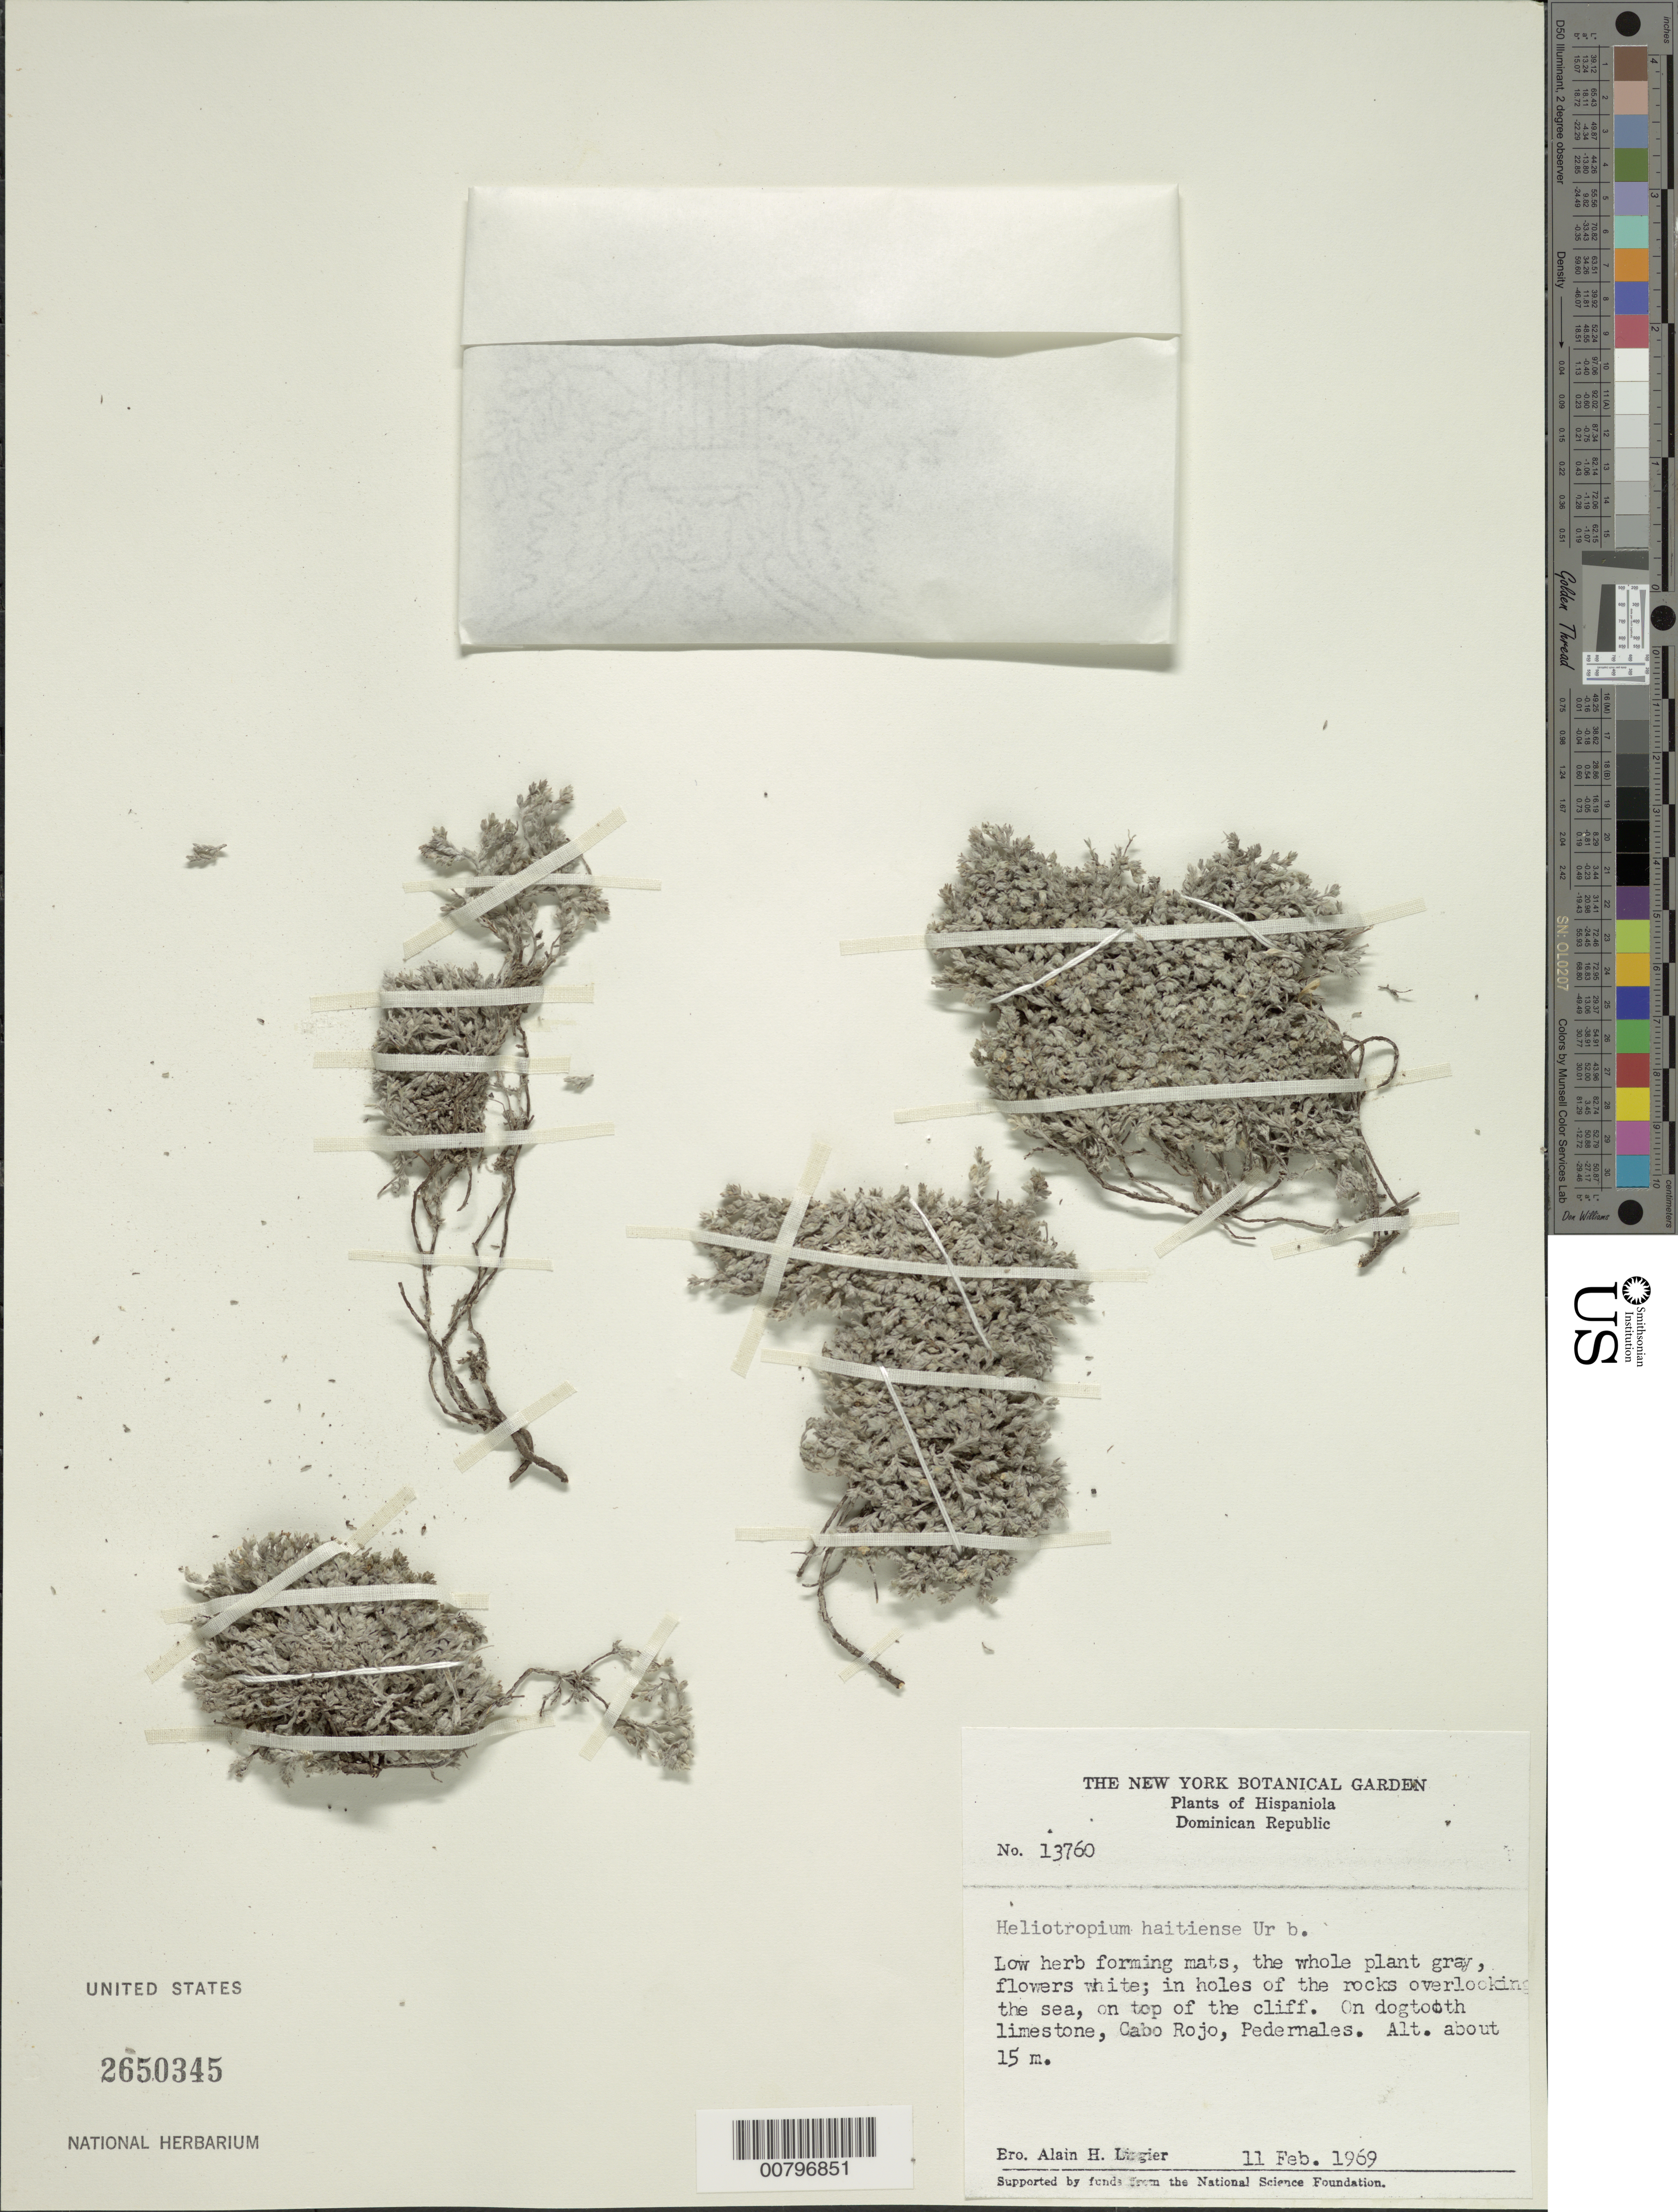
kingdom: Plantae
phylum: Tracheophyta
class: Magnoliopsida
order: Boraginales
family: Heliotropiaceae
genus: Heliotropium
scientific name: Heliotropium haitiense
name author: Urb.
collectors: A. H. Liogier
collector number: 13760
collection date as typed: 11 Feb 1969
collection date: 1969-02-11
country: Dominican Republic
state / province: Pedernales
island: Hispaniola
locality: Cabo Rojo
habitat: In holes of rocks overlooking sea, on top of cliff on dogtooth limestone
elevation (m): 15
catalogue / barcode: US 2650345